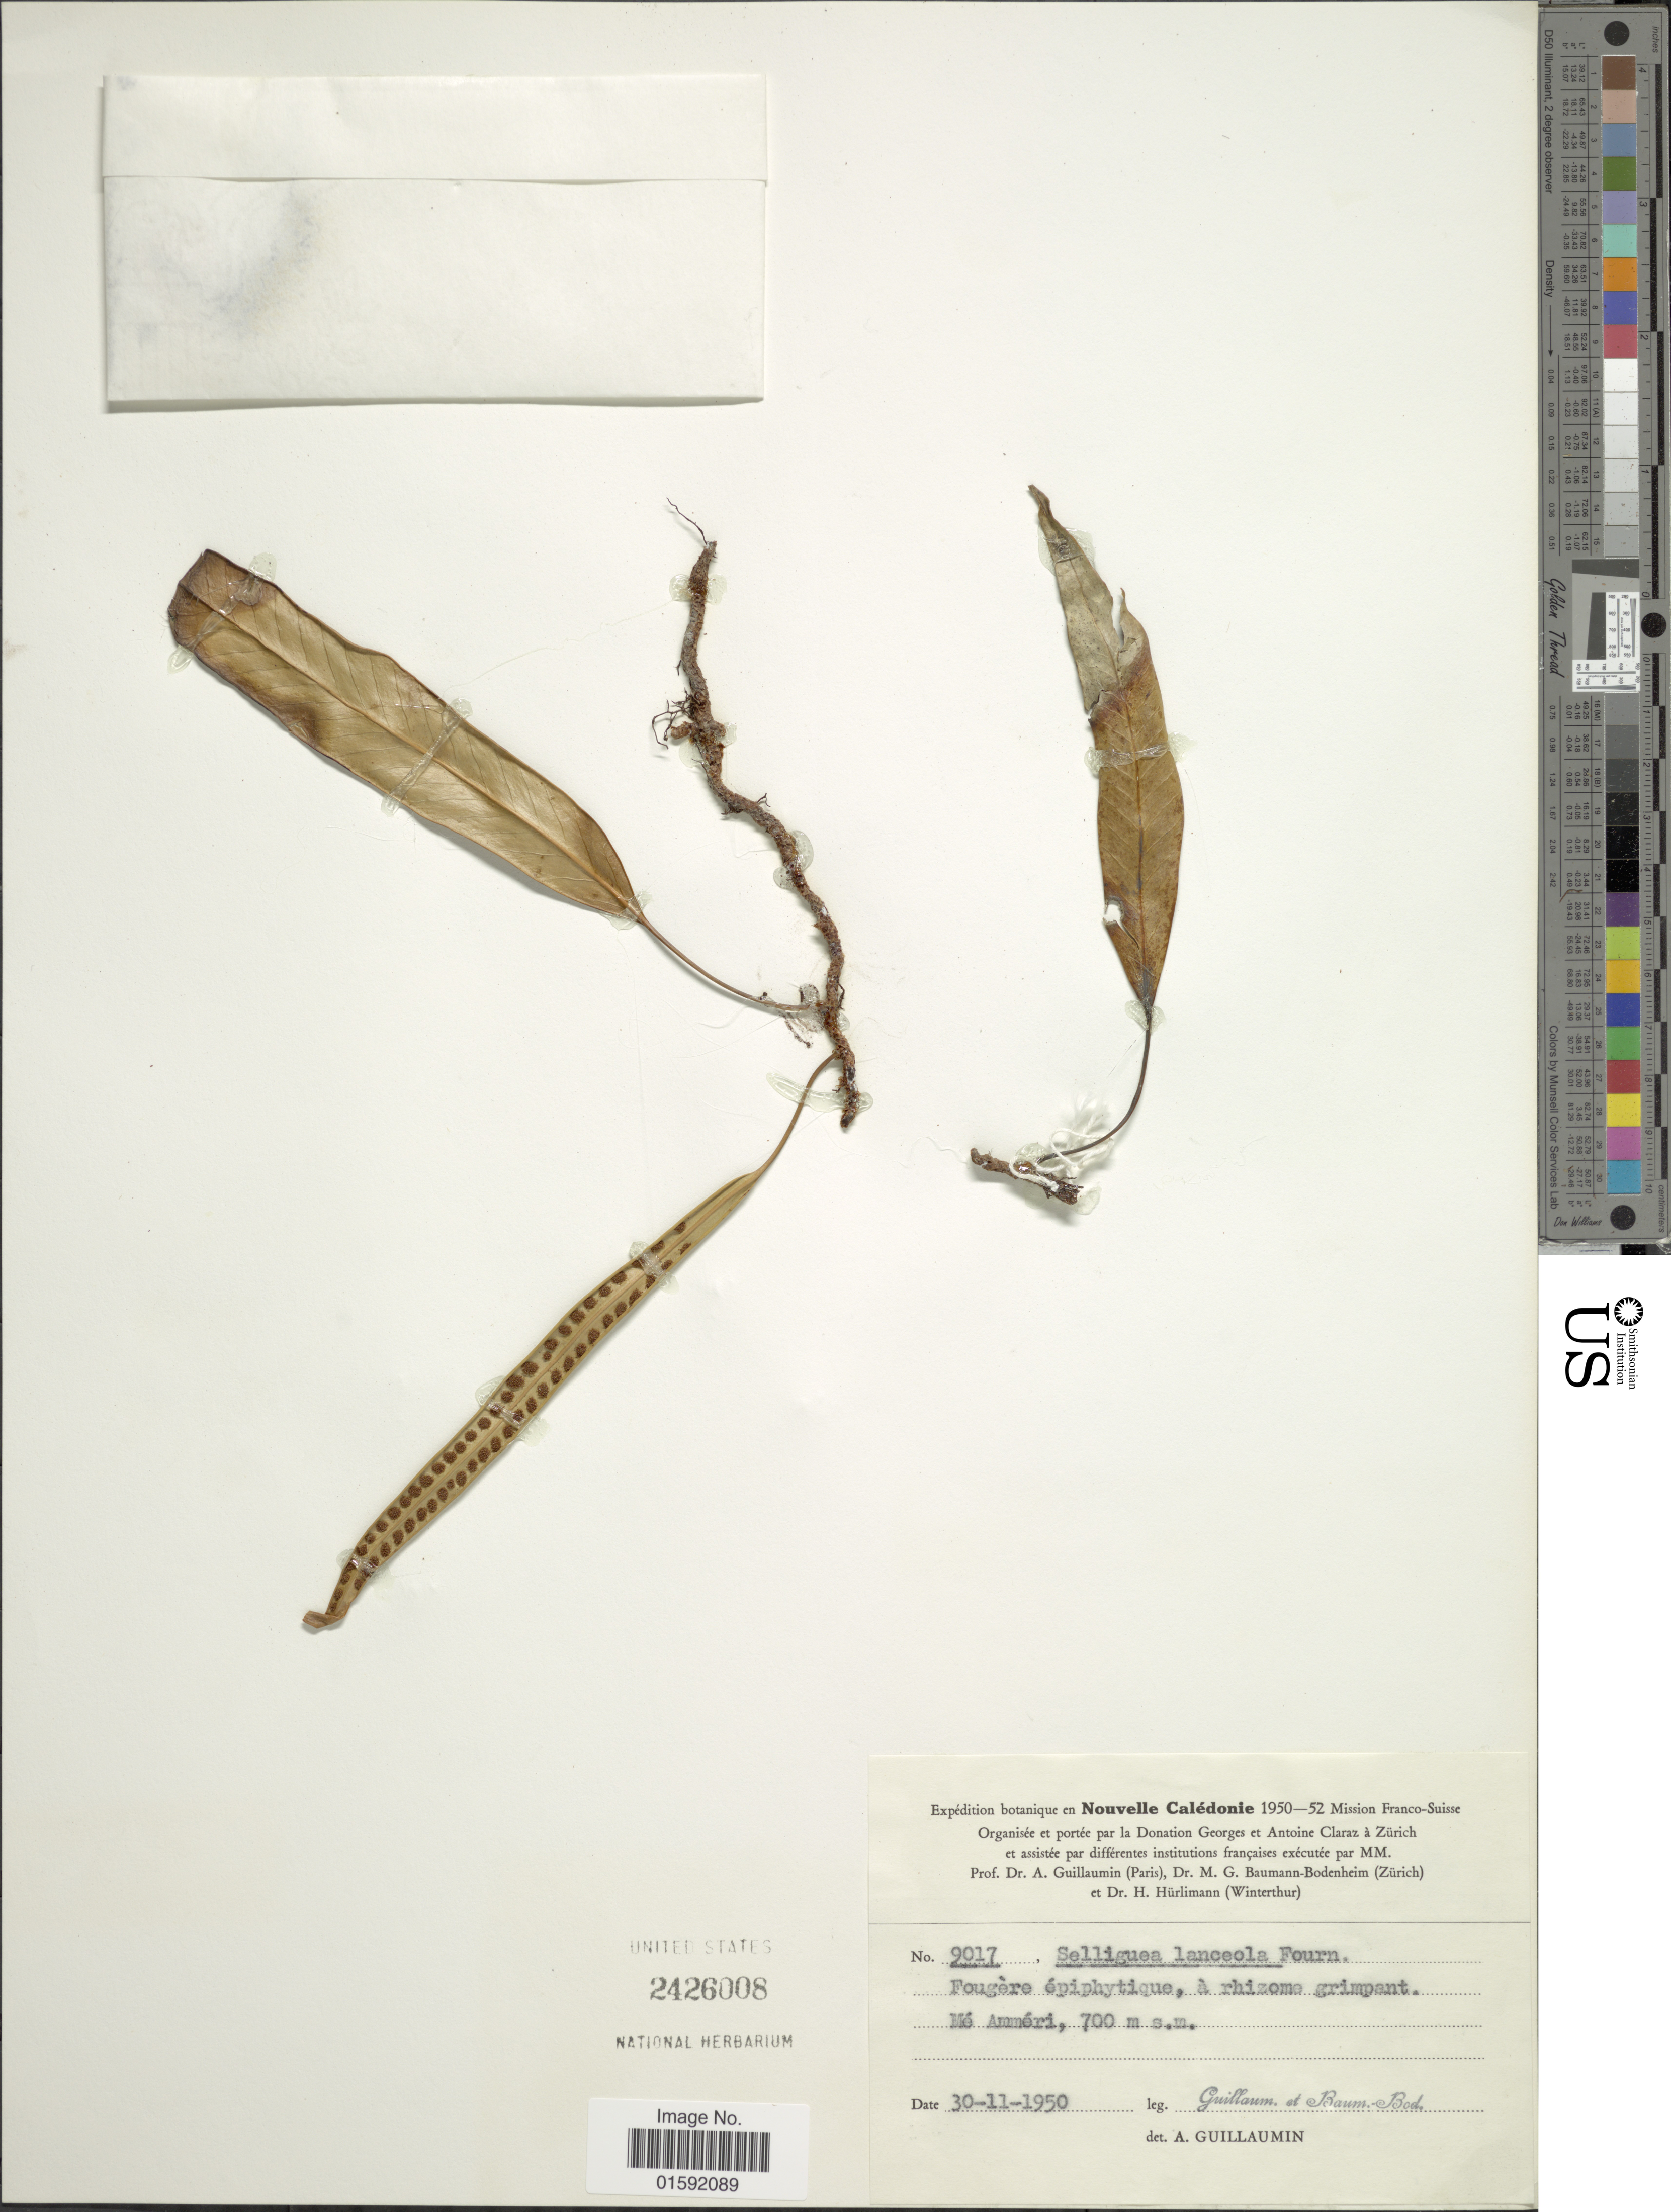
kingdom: Plantae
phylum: Tracheophyta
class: Polypodiopsida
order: Polypodiales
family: Polypodiaceae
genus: Selliguea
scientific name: Selliguea lanceola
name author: (Mett.) E. Fourn.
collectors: A. Guillaumin & M. G. Baumann-Bodenheim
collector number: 9017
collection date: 1950-11-30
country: New Caledonia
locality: Mé Amméri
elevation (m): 700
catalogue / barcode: US 2426008